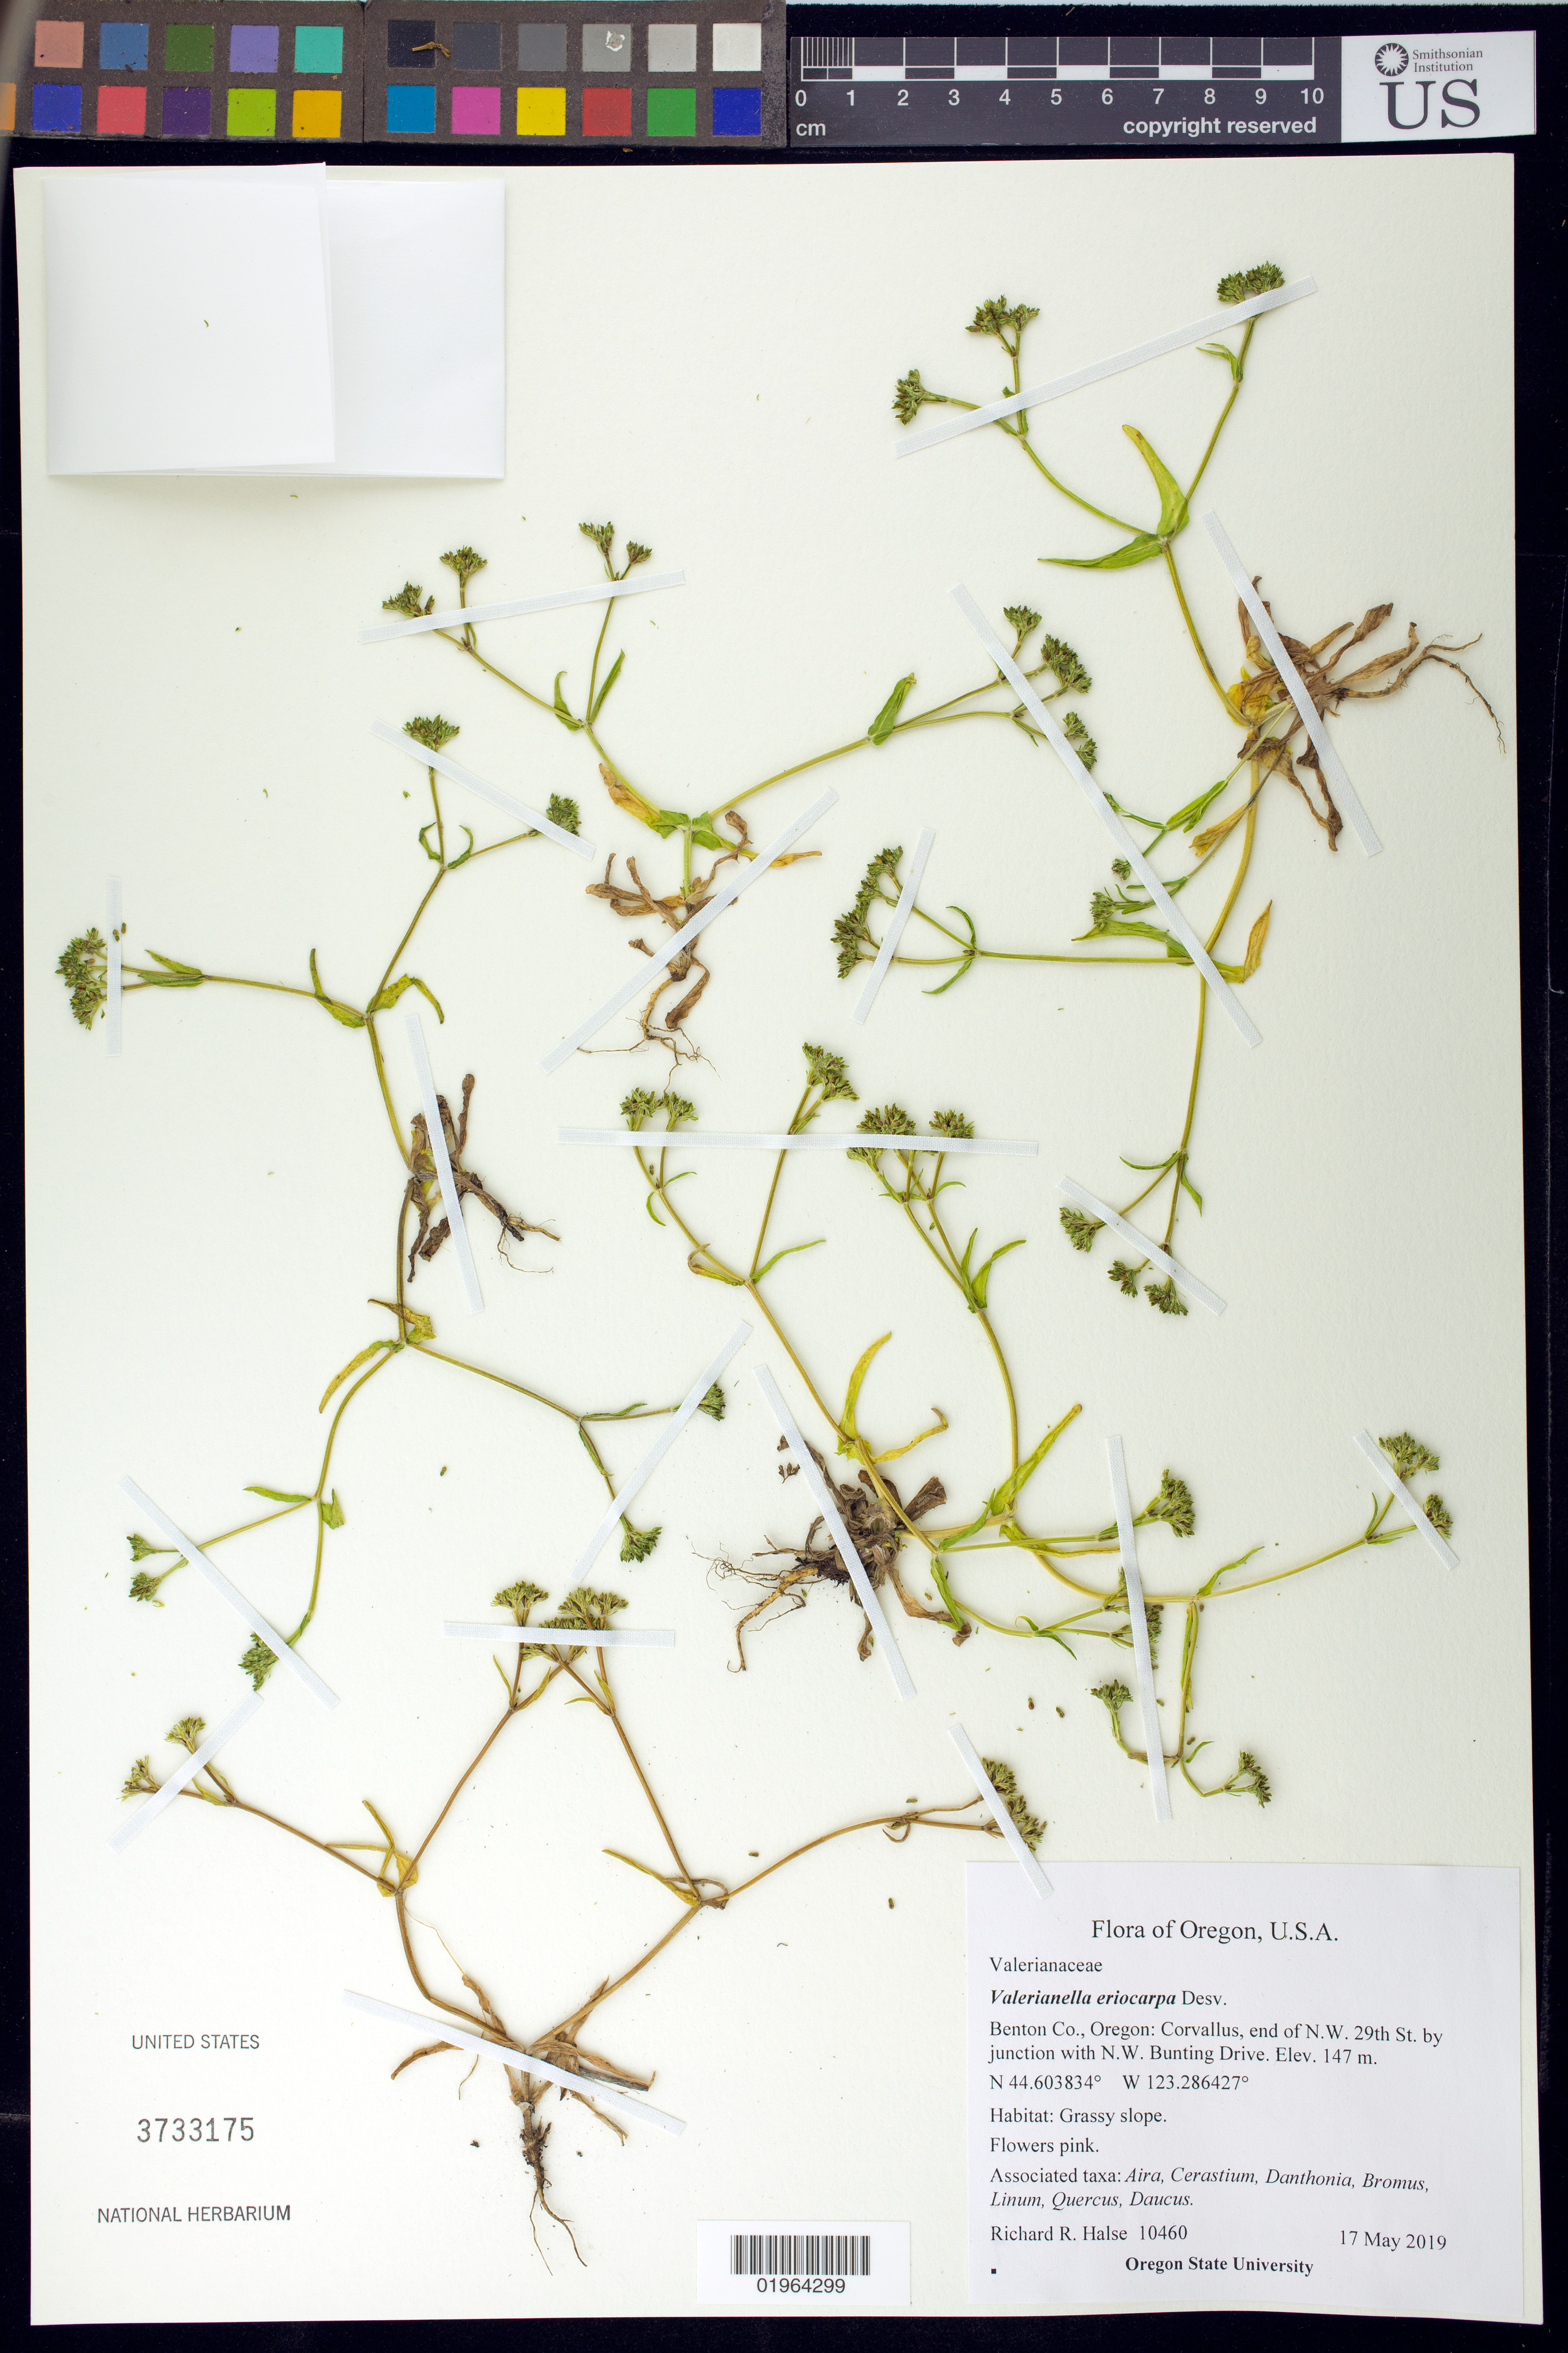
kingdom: Plantae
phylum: Tracheophyta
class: Magnoliopsida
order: Dipsacales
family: Caprifoliaceae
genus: Valerianella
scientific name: Valerianella eriocarpa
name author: Desv.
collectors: R. Halse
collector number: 10460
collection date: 1993-05-17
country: United States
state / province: Oregon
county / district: Benton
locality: Corvallus, end of NW 29th St. by jct with NW Bunting Drive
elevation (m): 147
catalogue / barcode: US 3733175